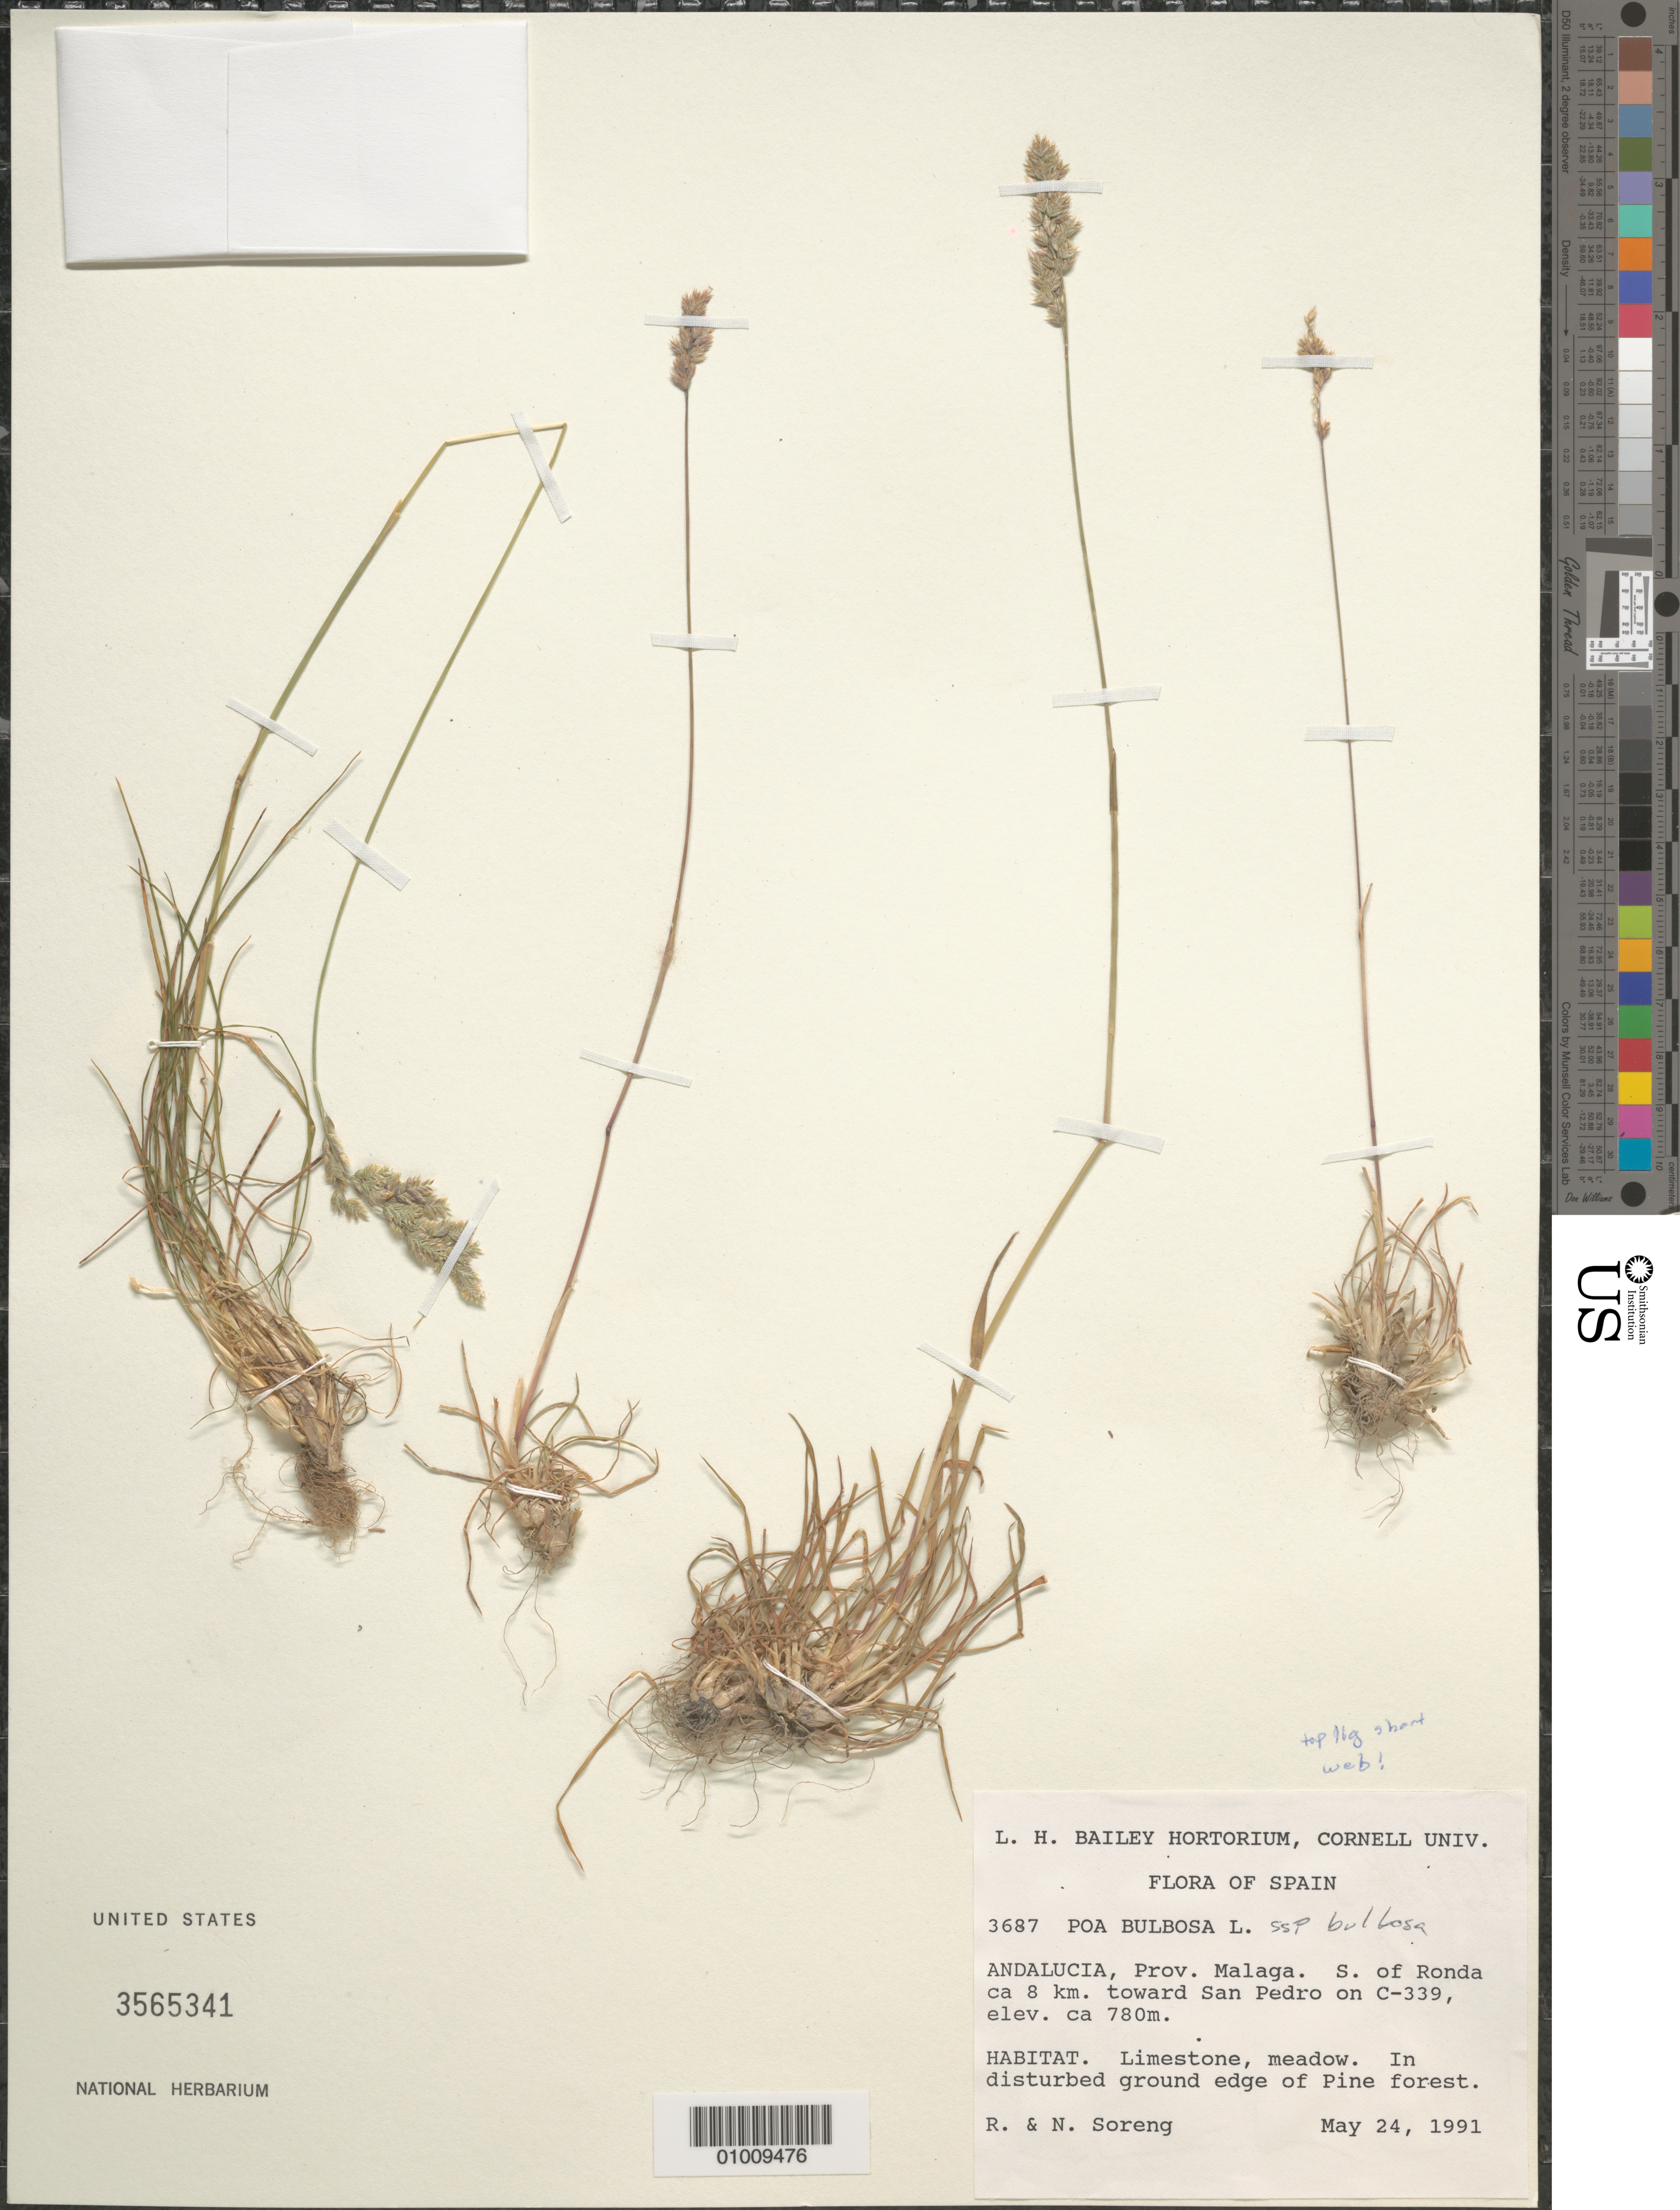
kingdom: Plantae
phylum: Tracheophyta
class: Liliopsida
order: Poales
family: Poaceae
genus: Poa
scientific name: Poa bulbosa subsp. bulbosa var. bulbosa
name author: L.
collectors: R. J. Soreng & N. L. Soreng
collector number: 3687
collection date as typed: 24 May 1991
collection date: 1991-05-24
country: Spain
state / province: Andalucia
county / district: Malaga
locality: S. of Ronda ca 8 km toward San Pedro on C-339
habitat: Limestone, meadow. In disturbed ground edge of Pine forest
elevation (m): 780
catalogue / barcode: US 3565341